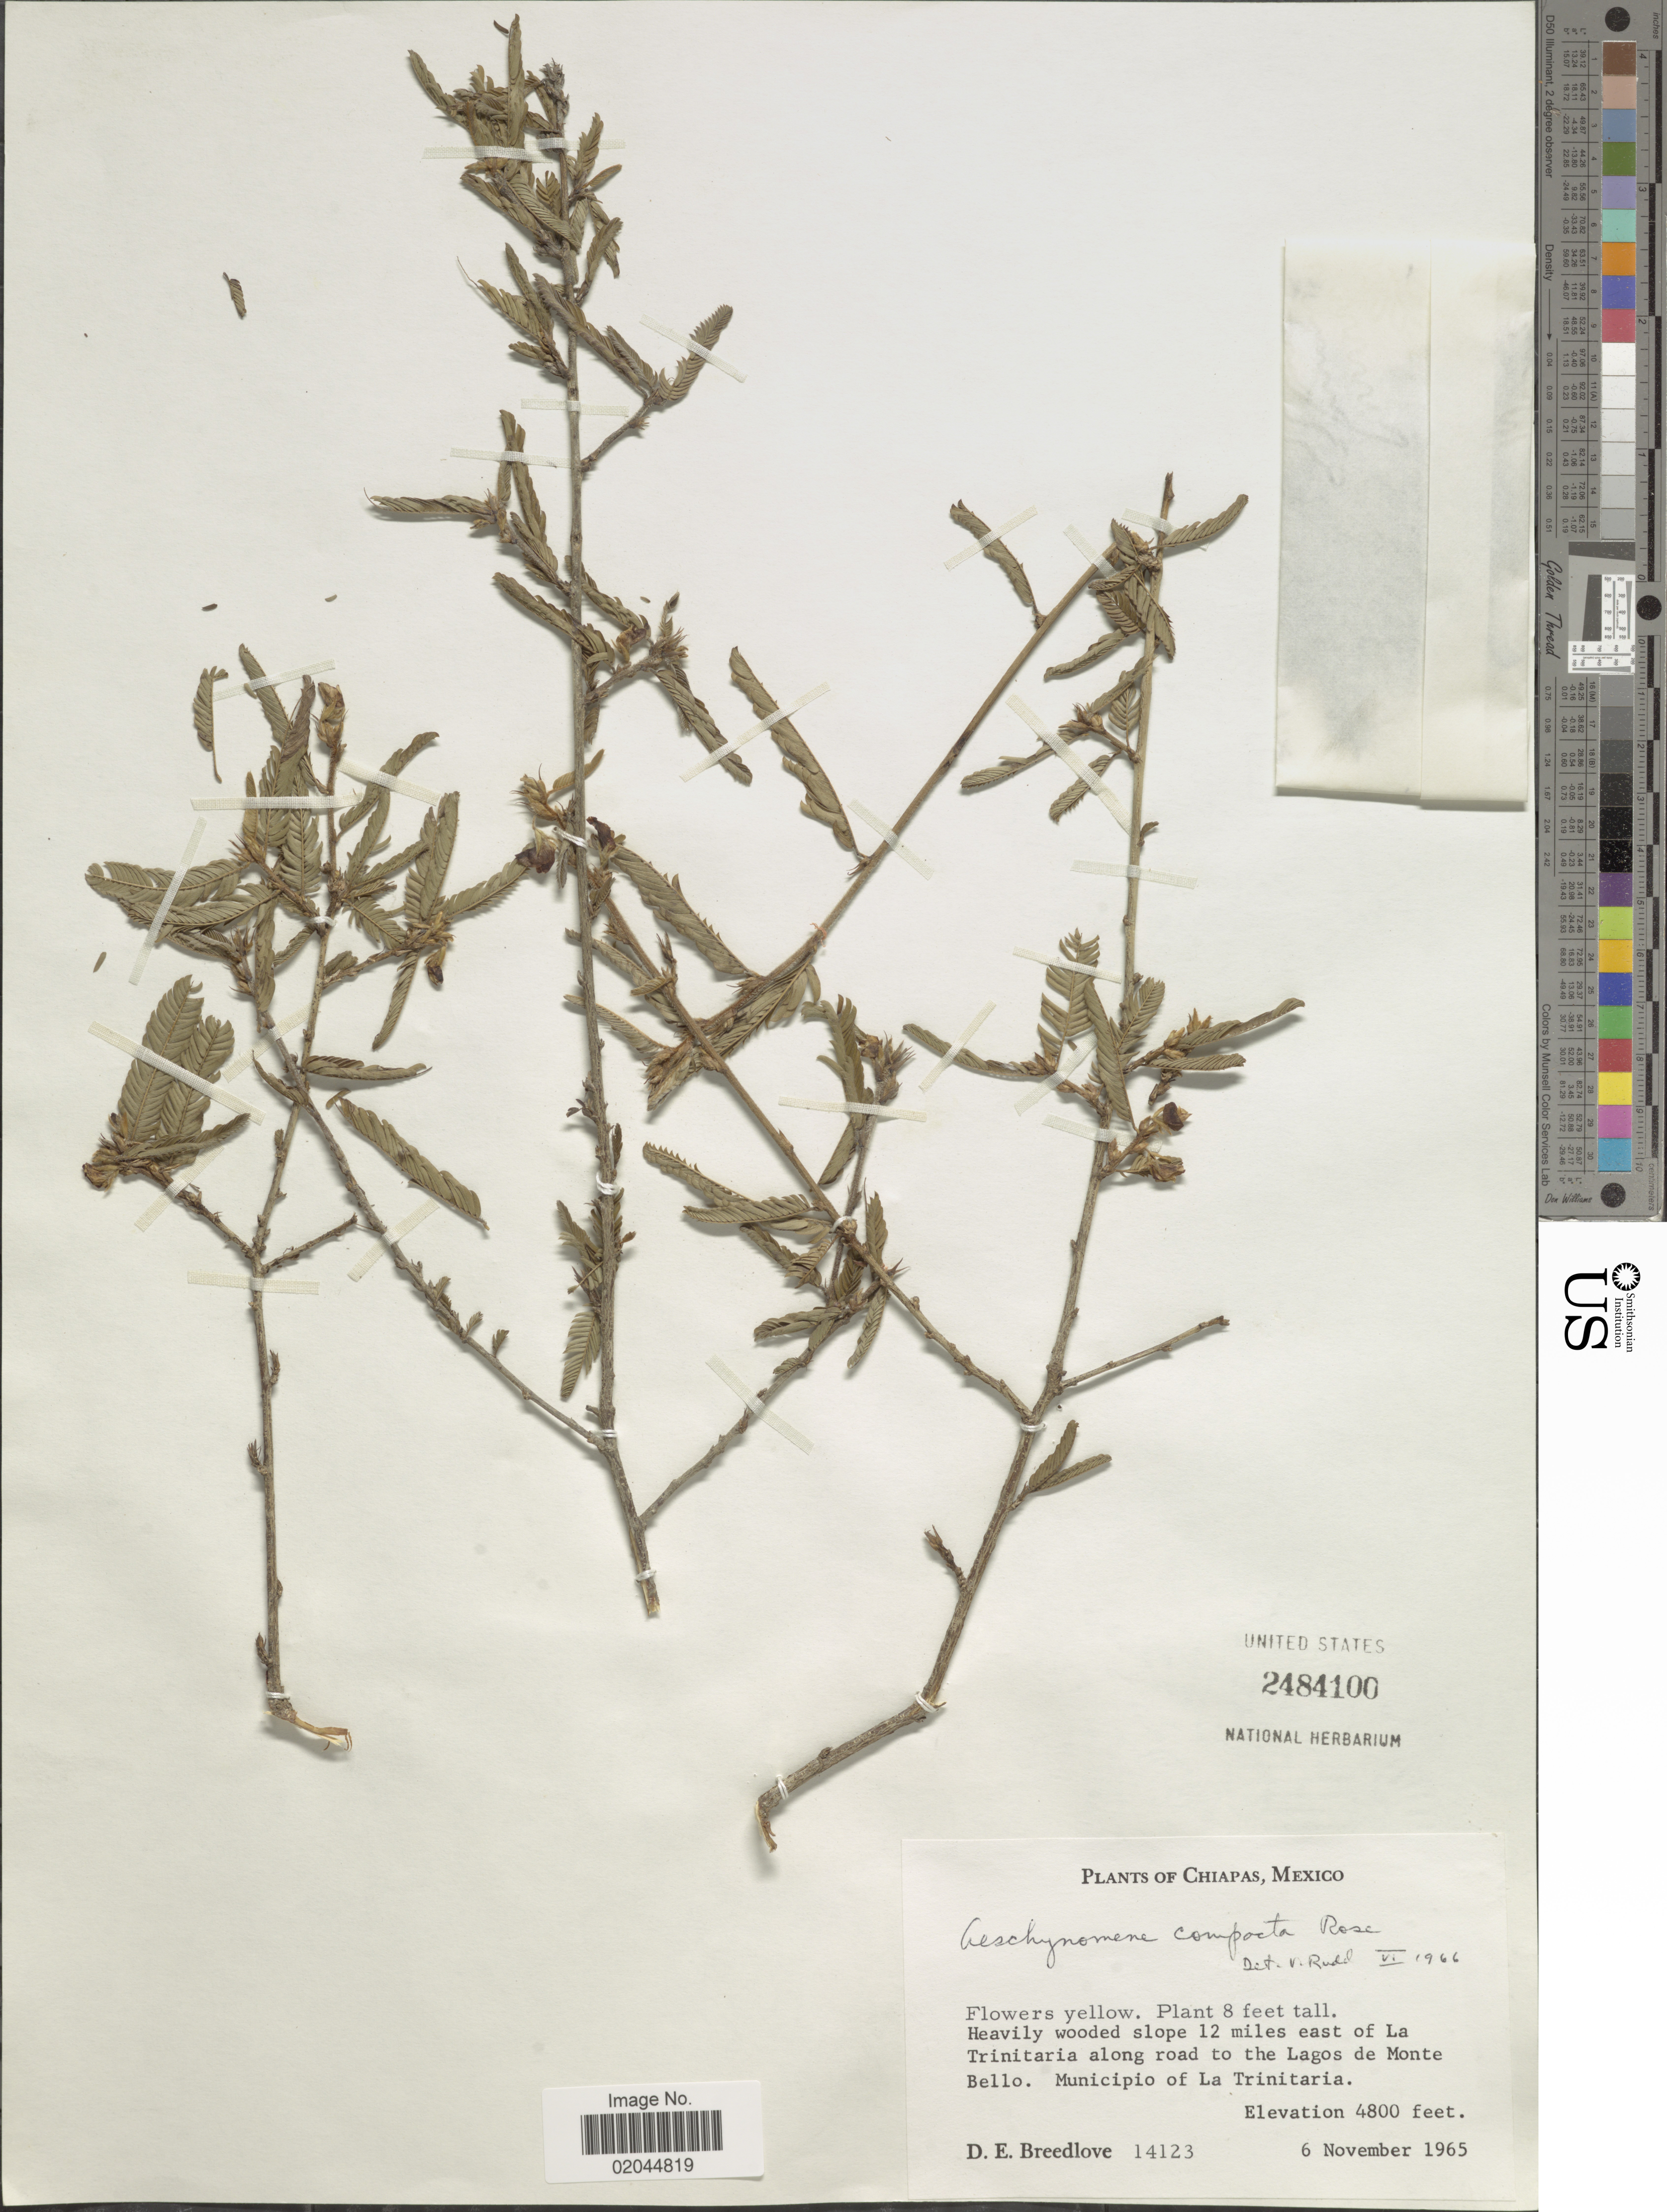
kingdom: Plantae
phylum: Tracheophyta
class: Magnoliopsida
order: Fabales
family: Fabaceae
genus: Aeschynomene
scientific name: Aeschynomene compacta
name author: Rose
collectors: D. E. Breedlove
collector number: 14123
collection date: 1965-11-06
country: Mexico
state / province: Chiapas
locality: Heavily wooded slope 12 miles east of La Trinitaria along road to the Lagos de Monte Bello, Municipio of La Triniutaria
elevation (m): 1463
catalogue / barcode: US 2484100